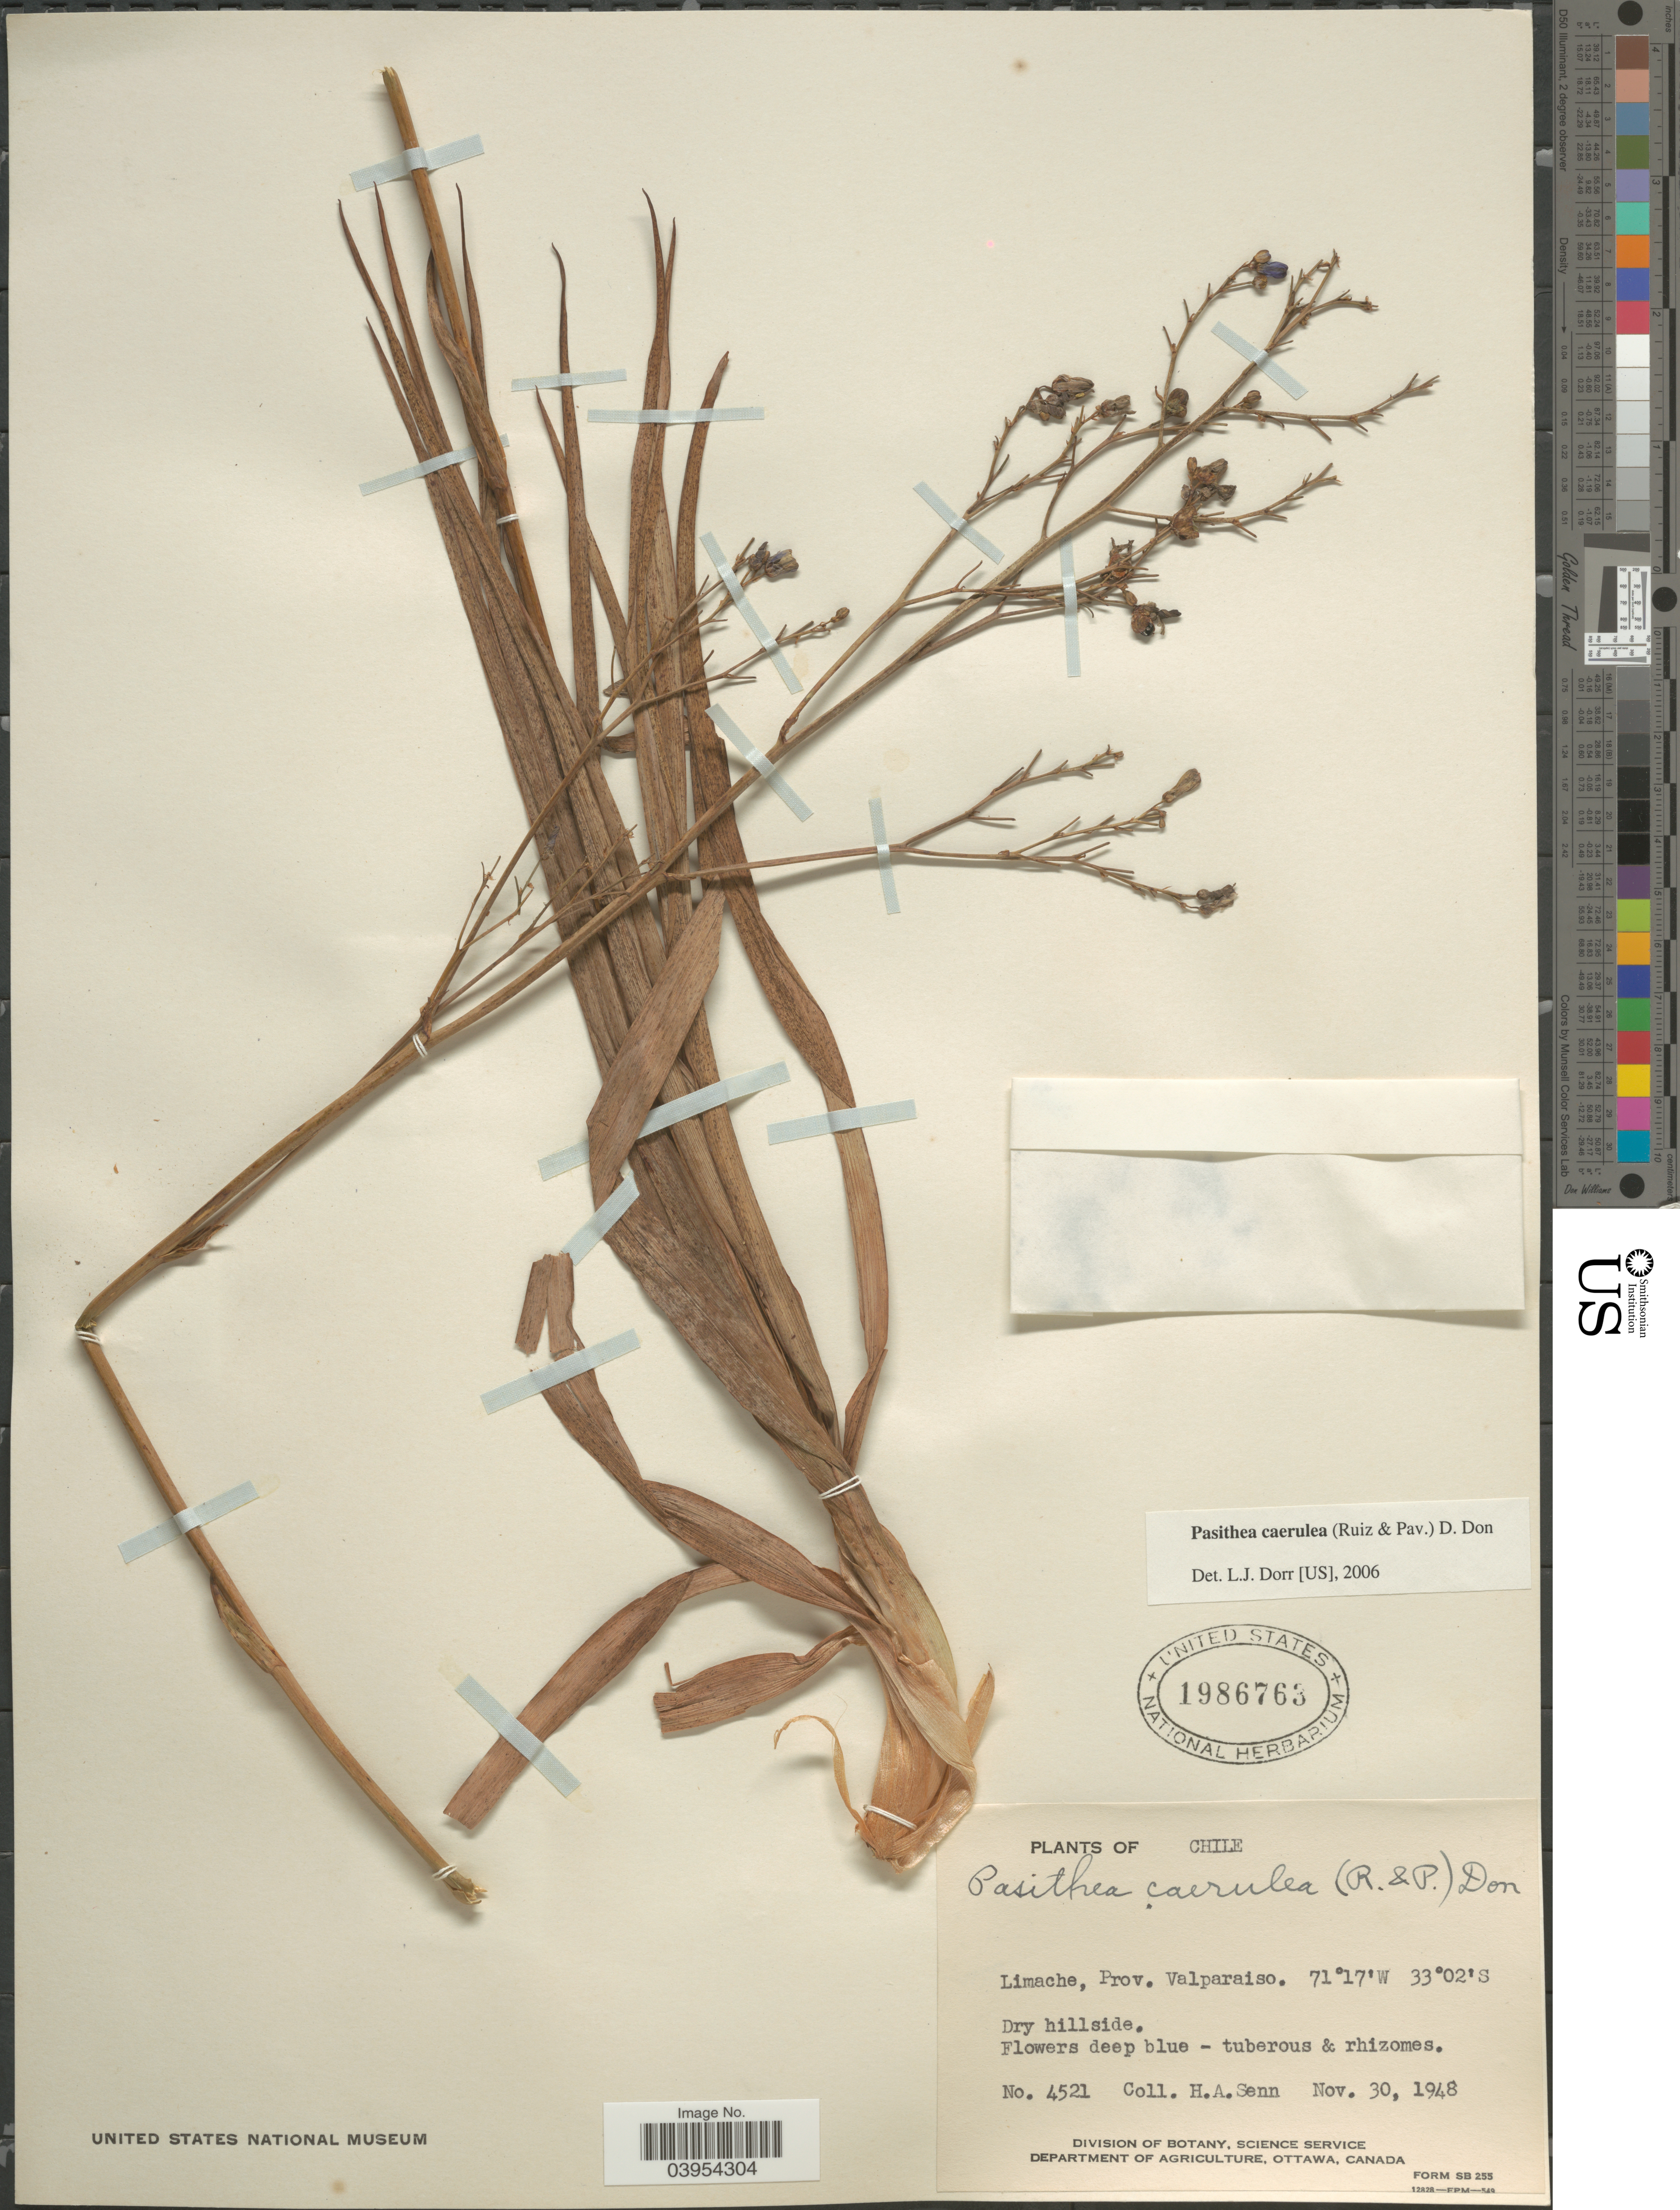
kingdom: Plantae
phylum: Tracheophyta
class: Liliopsida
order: Asparagales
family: Asphodelaceae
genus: Pasithea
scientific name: Pasithea caerulea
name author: (Ruiz & Pav.) D. Don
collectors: H. Senn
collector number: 4521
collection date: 1948-11-30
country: Chile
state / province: Valparaíso (V)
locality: Limache.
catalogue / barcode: US 1986763